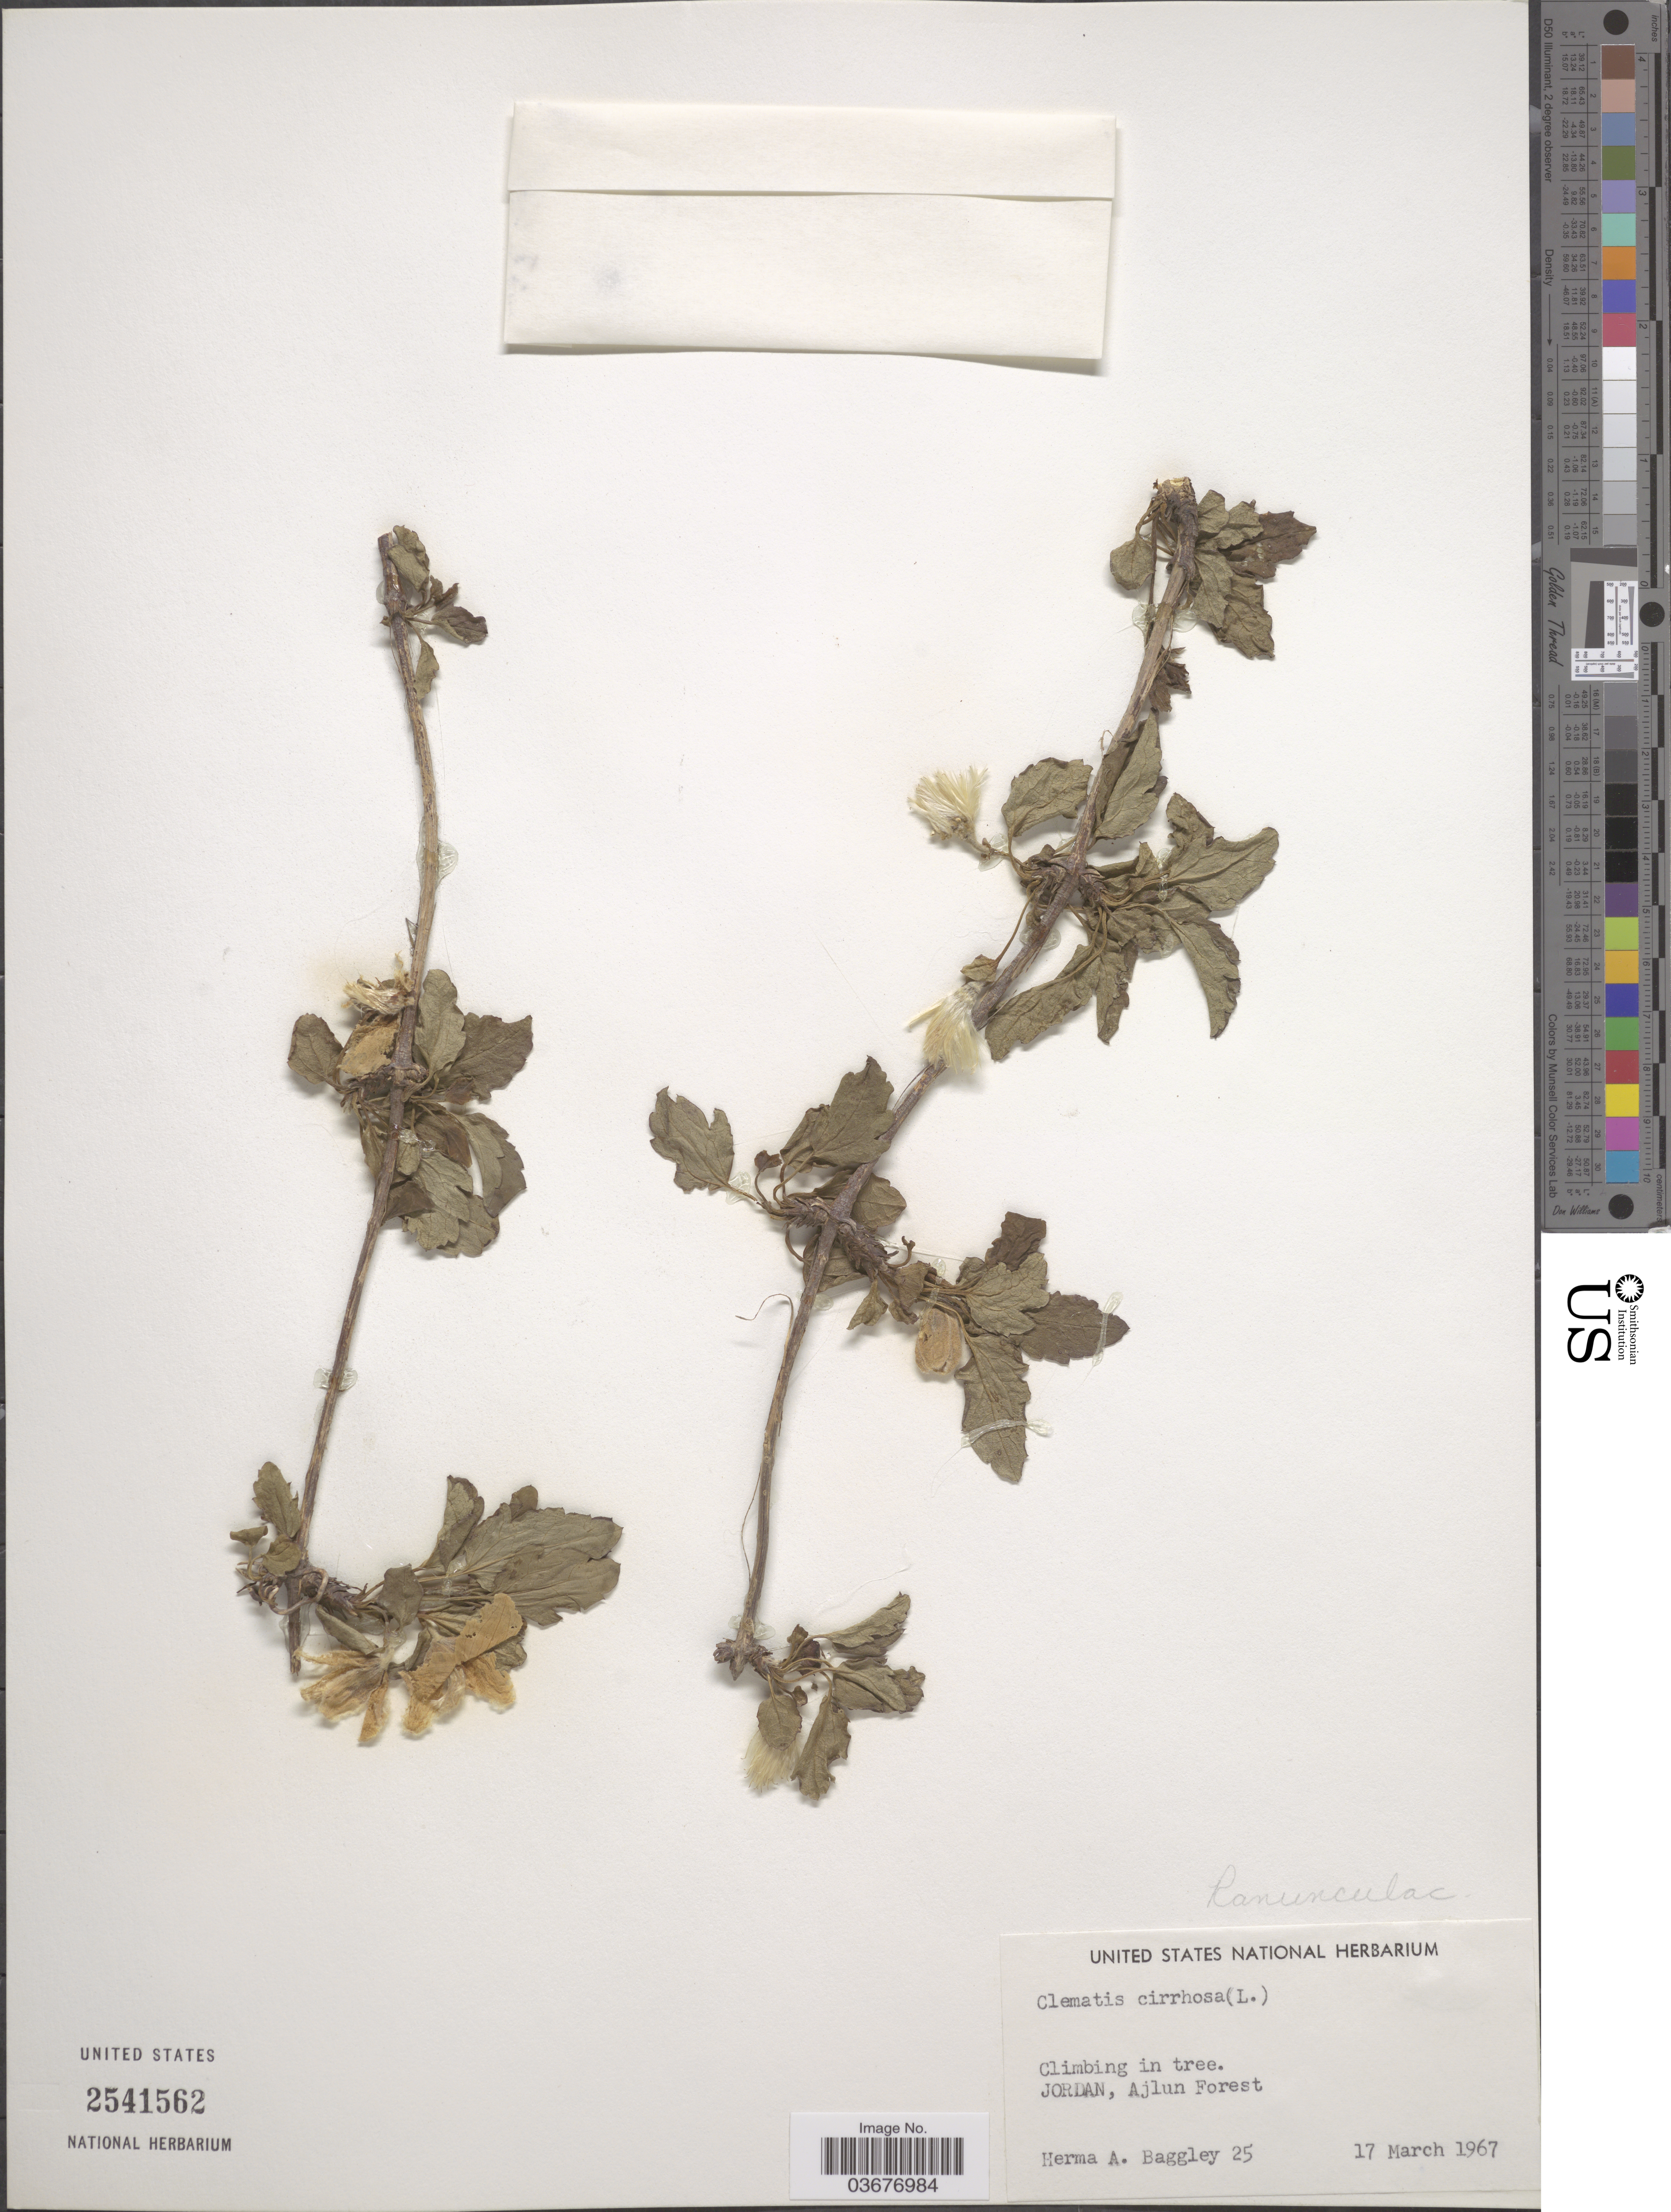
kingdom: Plantae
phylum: Tracheophyta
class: Magnoliopsida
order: Ranunculales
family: Ranunculaceae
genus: Clematis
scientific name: Clematis cirrhosa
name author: L.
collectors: H. Baggley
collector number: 25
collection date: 1967-03-17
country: Jordan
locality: Ajlun Forest.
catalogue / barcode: US 2541562